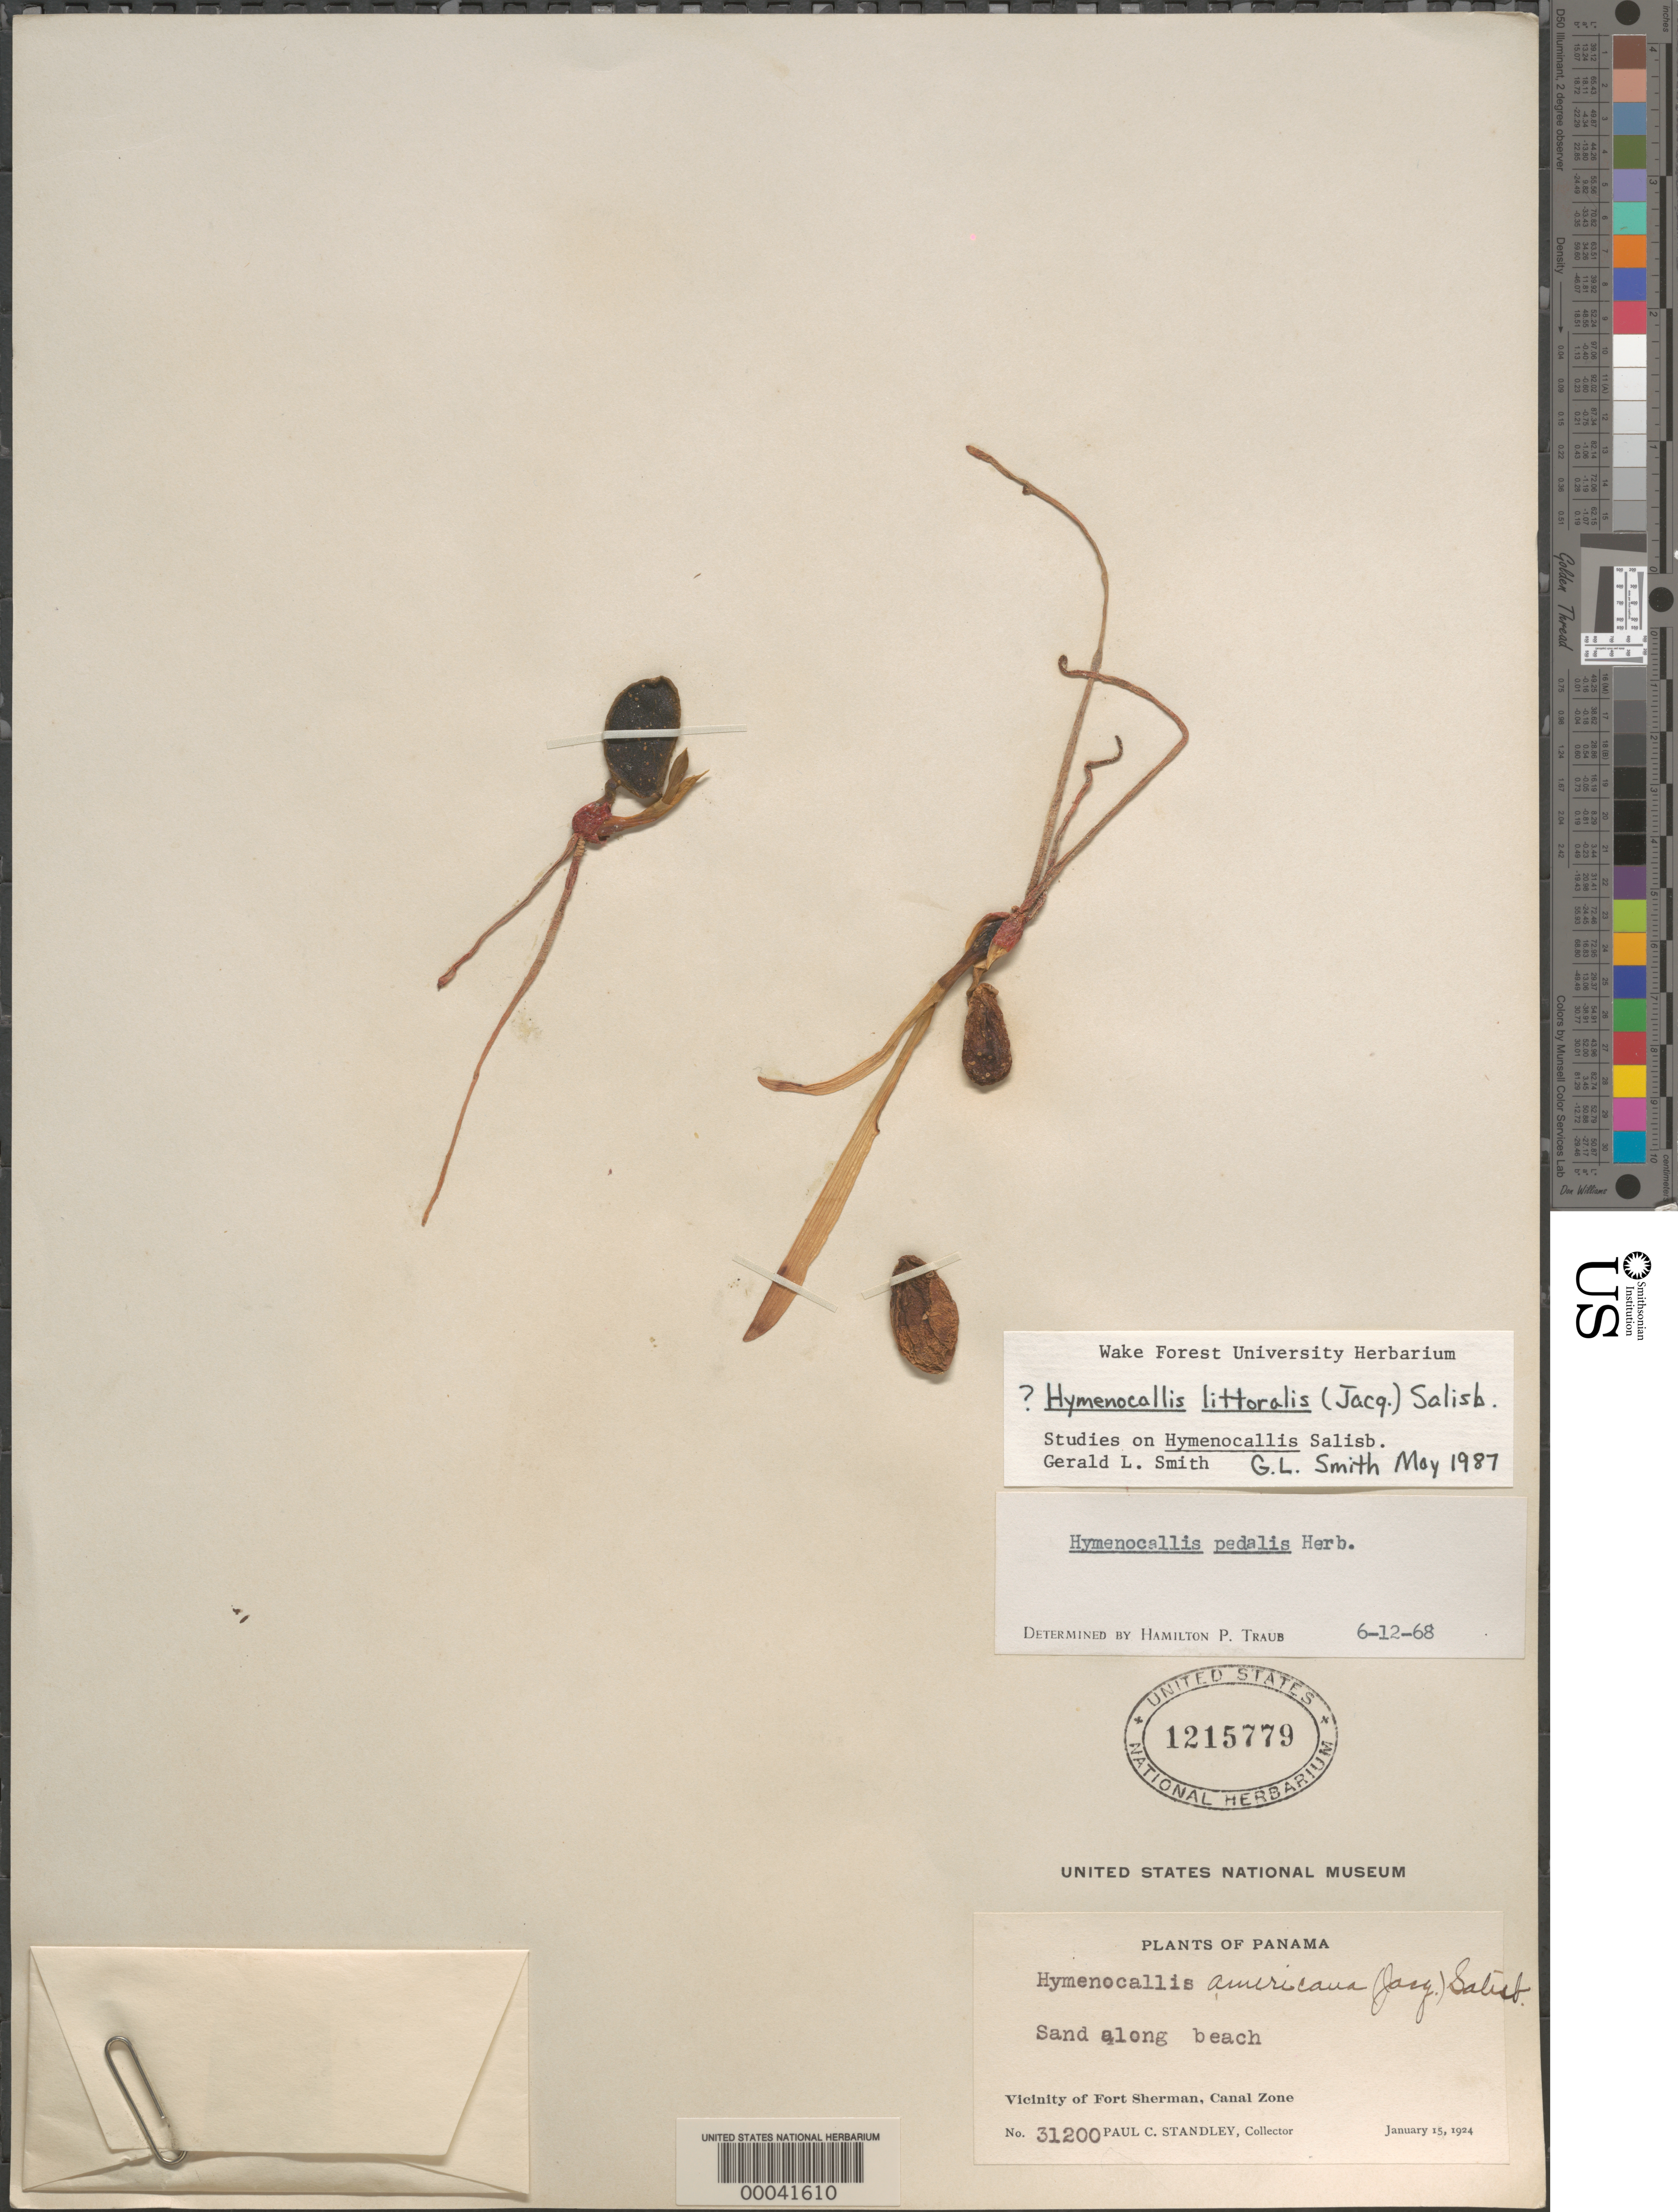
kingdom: Plantae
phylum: Tracheophyta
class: Liliopsida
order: Asparagales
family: Amaryllidaceae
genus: Hymenocallis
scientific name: Hymenocallis littoralis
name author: (Jacq.) Salisb.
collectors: P. C. Standley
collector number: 31200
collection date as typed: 15 Jan 1924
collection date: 1924-01-15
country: Panama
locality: Vicinity of Fort Sherman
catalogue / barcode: US 1215779